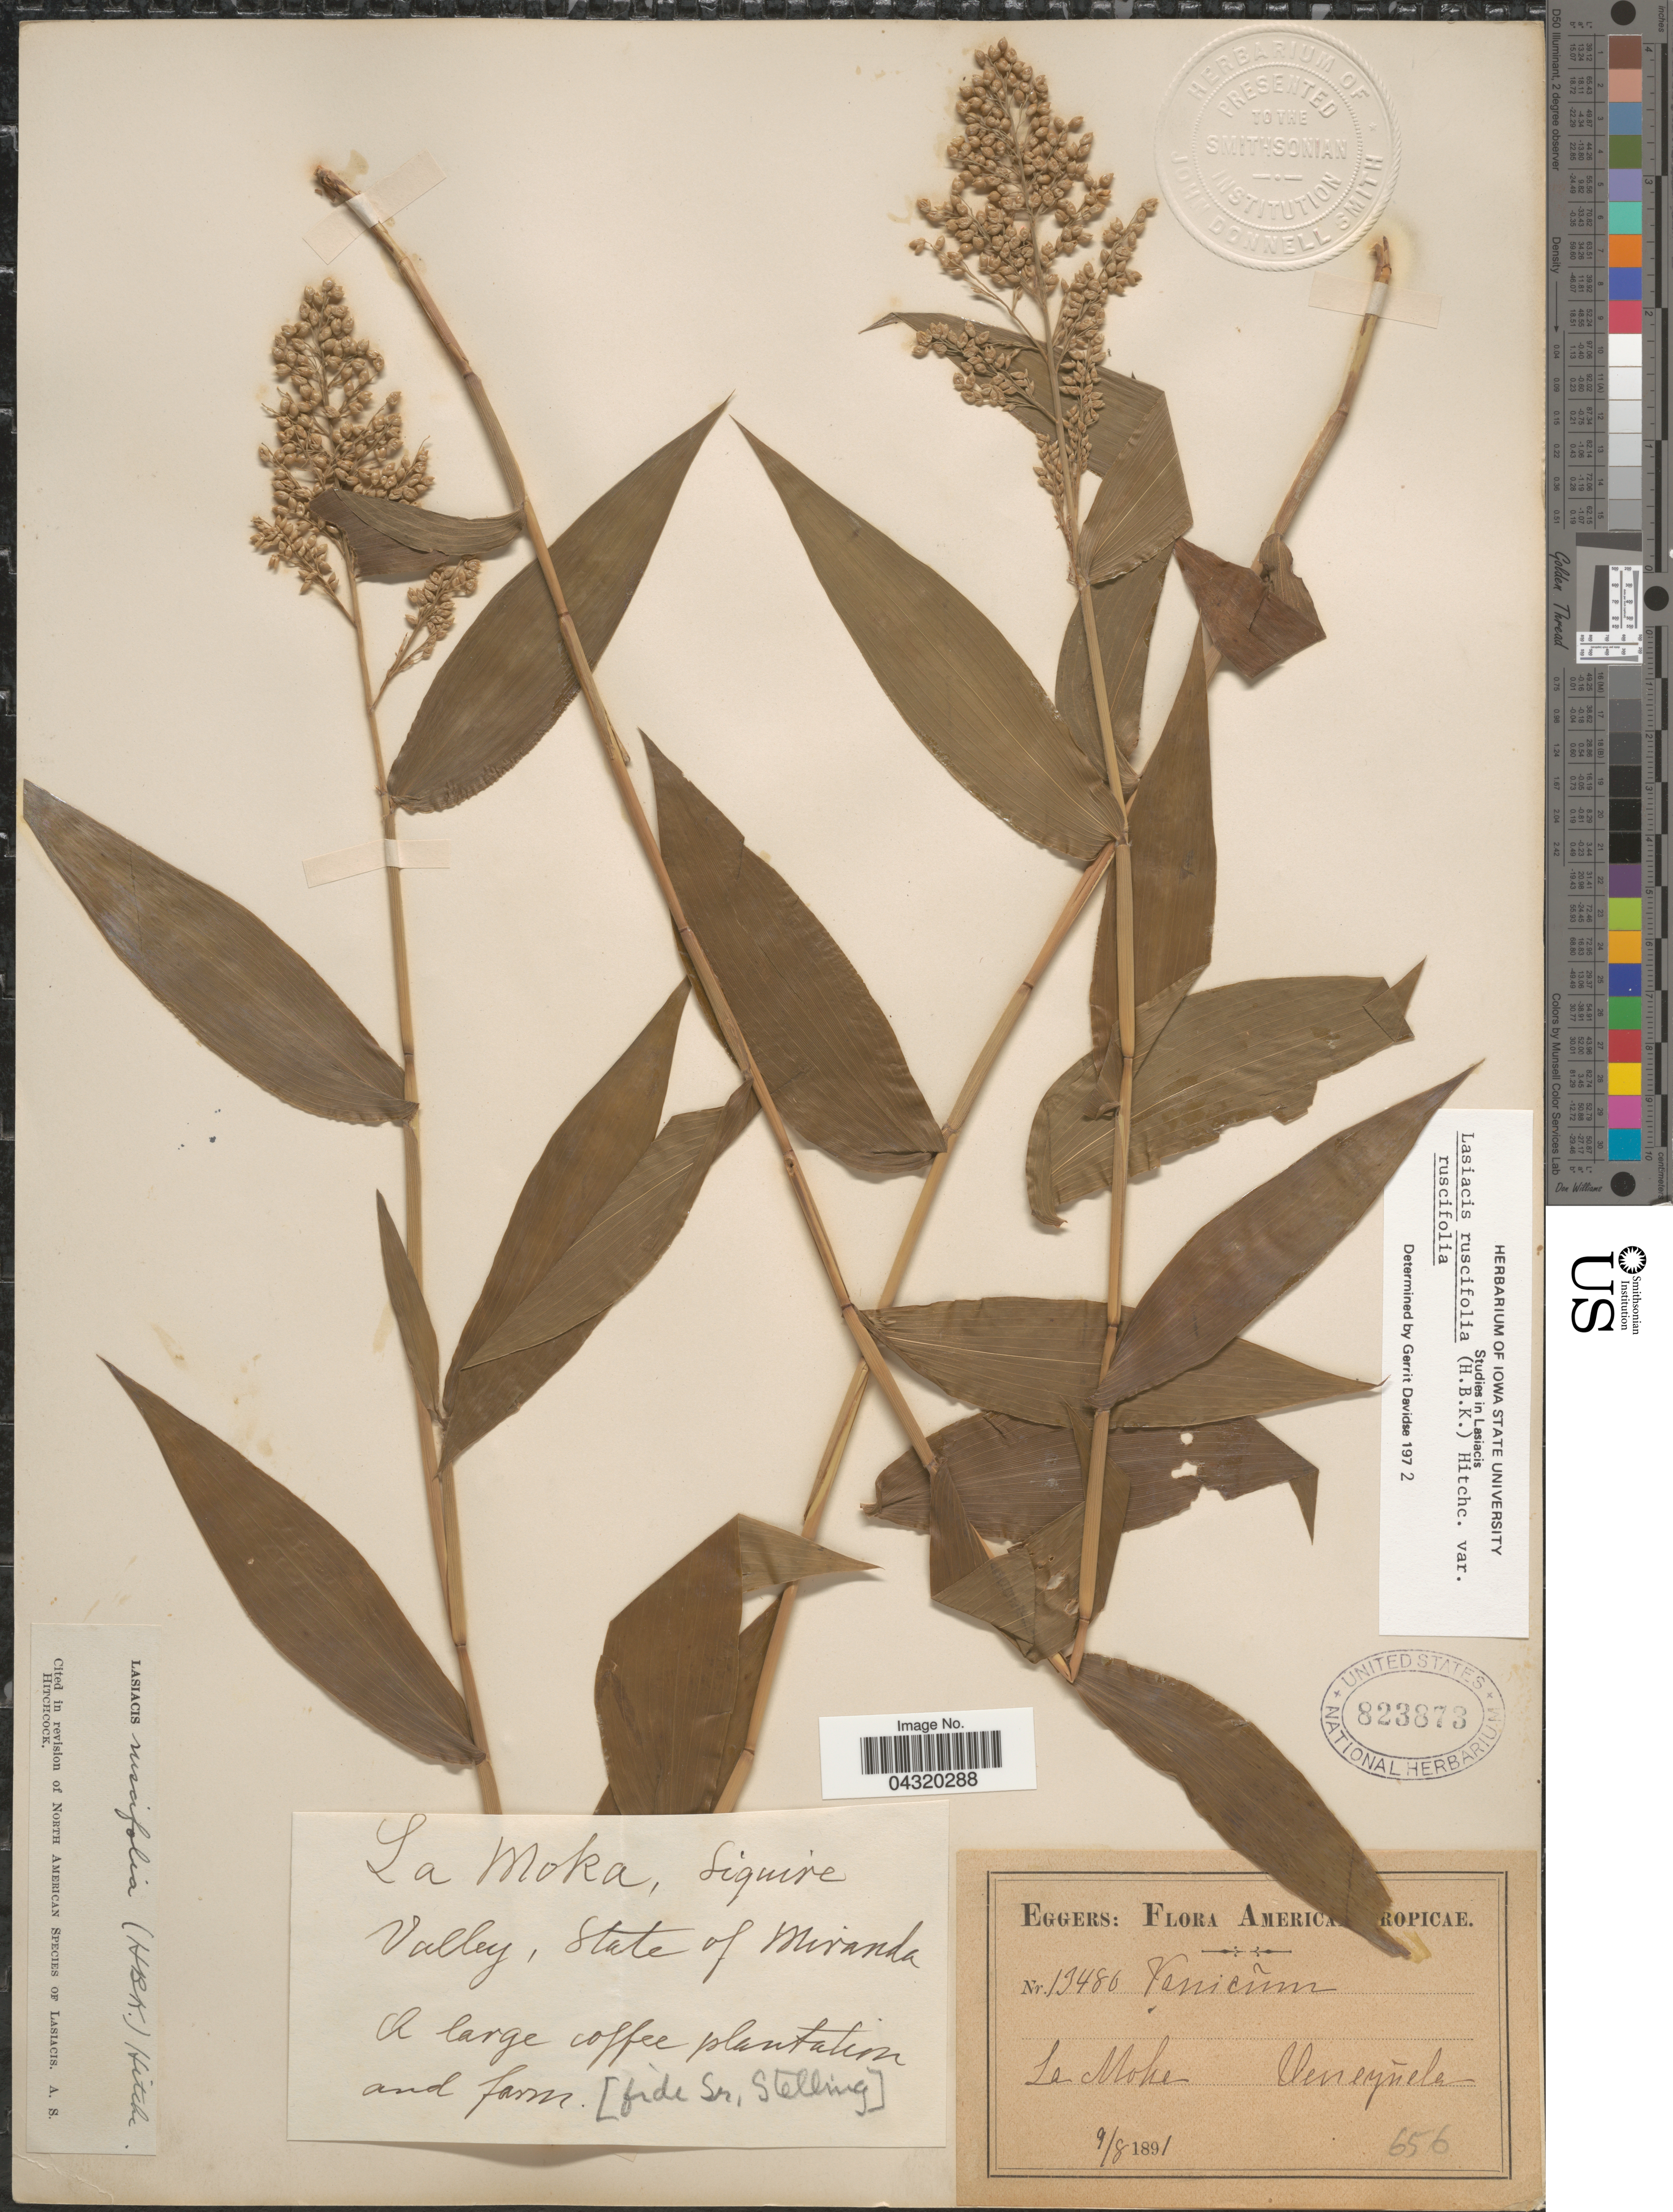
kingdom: Plantae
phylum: Tracheophyta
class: Liliopsida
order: Poales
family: Poaceae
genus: Lasiacis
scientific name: Lasiacis ruscifolia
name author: (Kunth) Hitchc.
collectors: -. Eggers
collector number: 13486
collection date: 1891-08-09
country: Venezuela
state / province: Miranda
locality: La Moka, Siquire Valley. A large coffee plantation and farm.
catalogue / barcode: US 823873